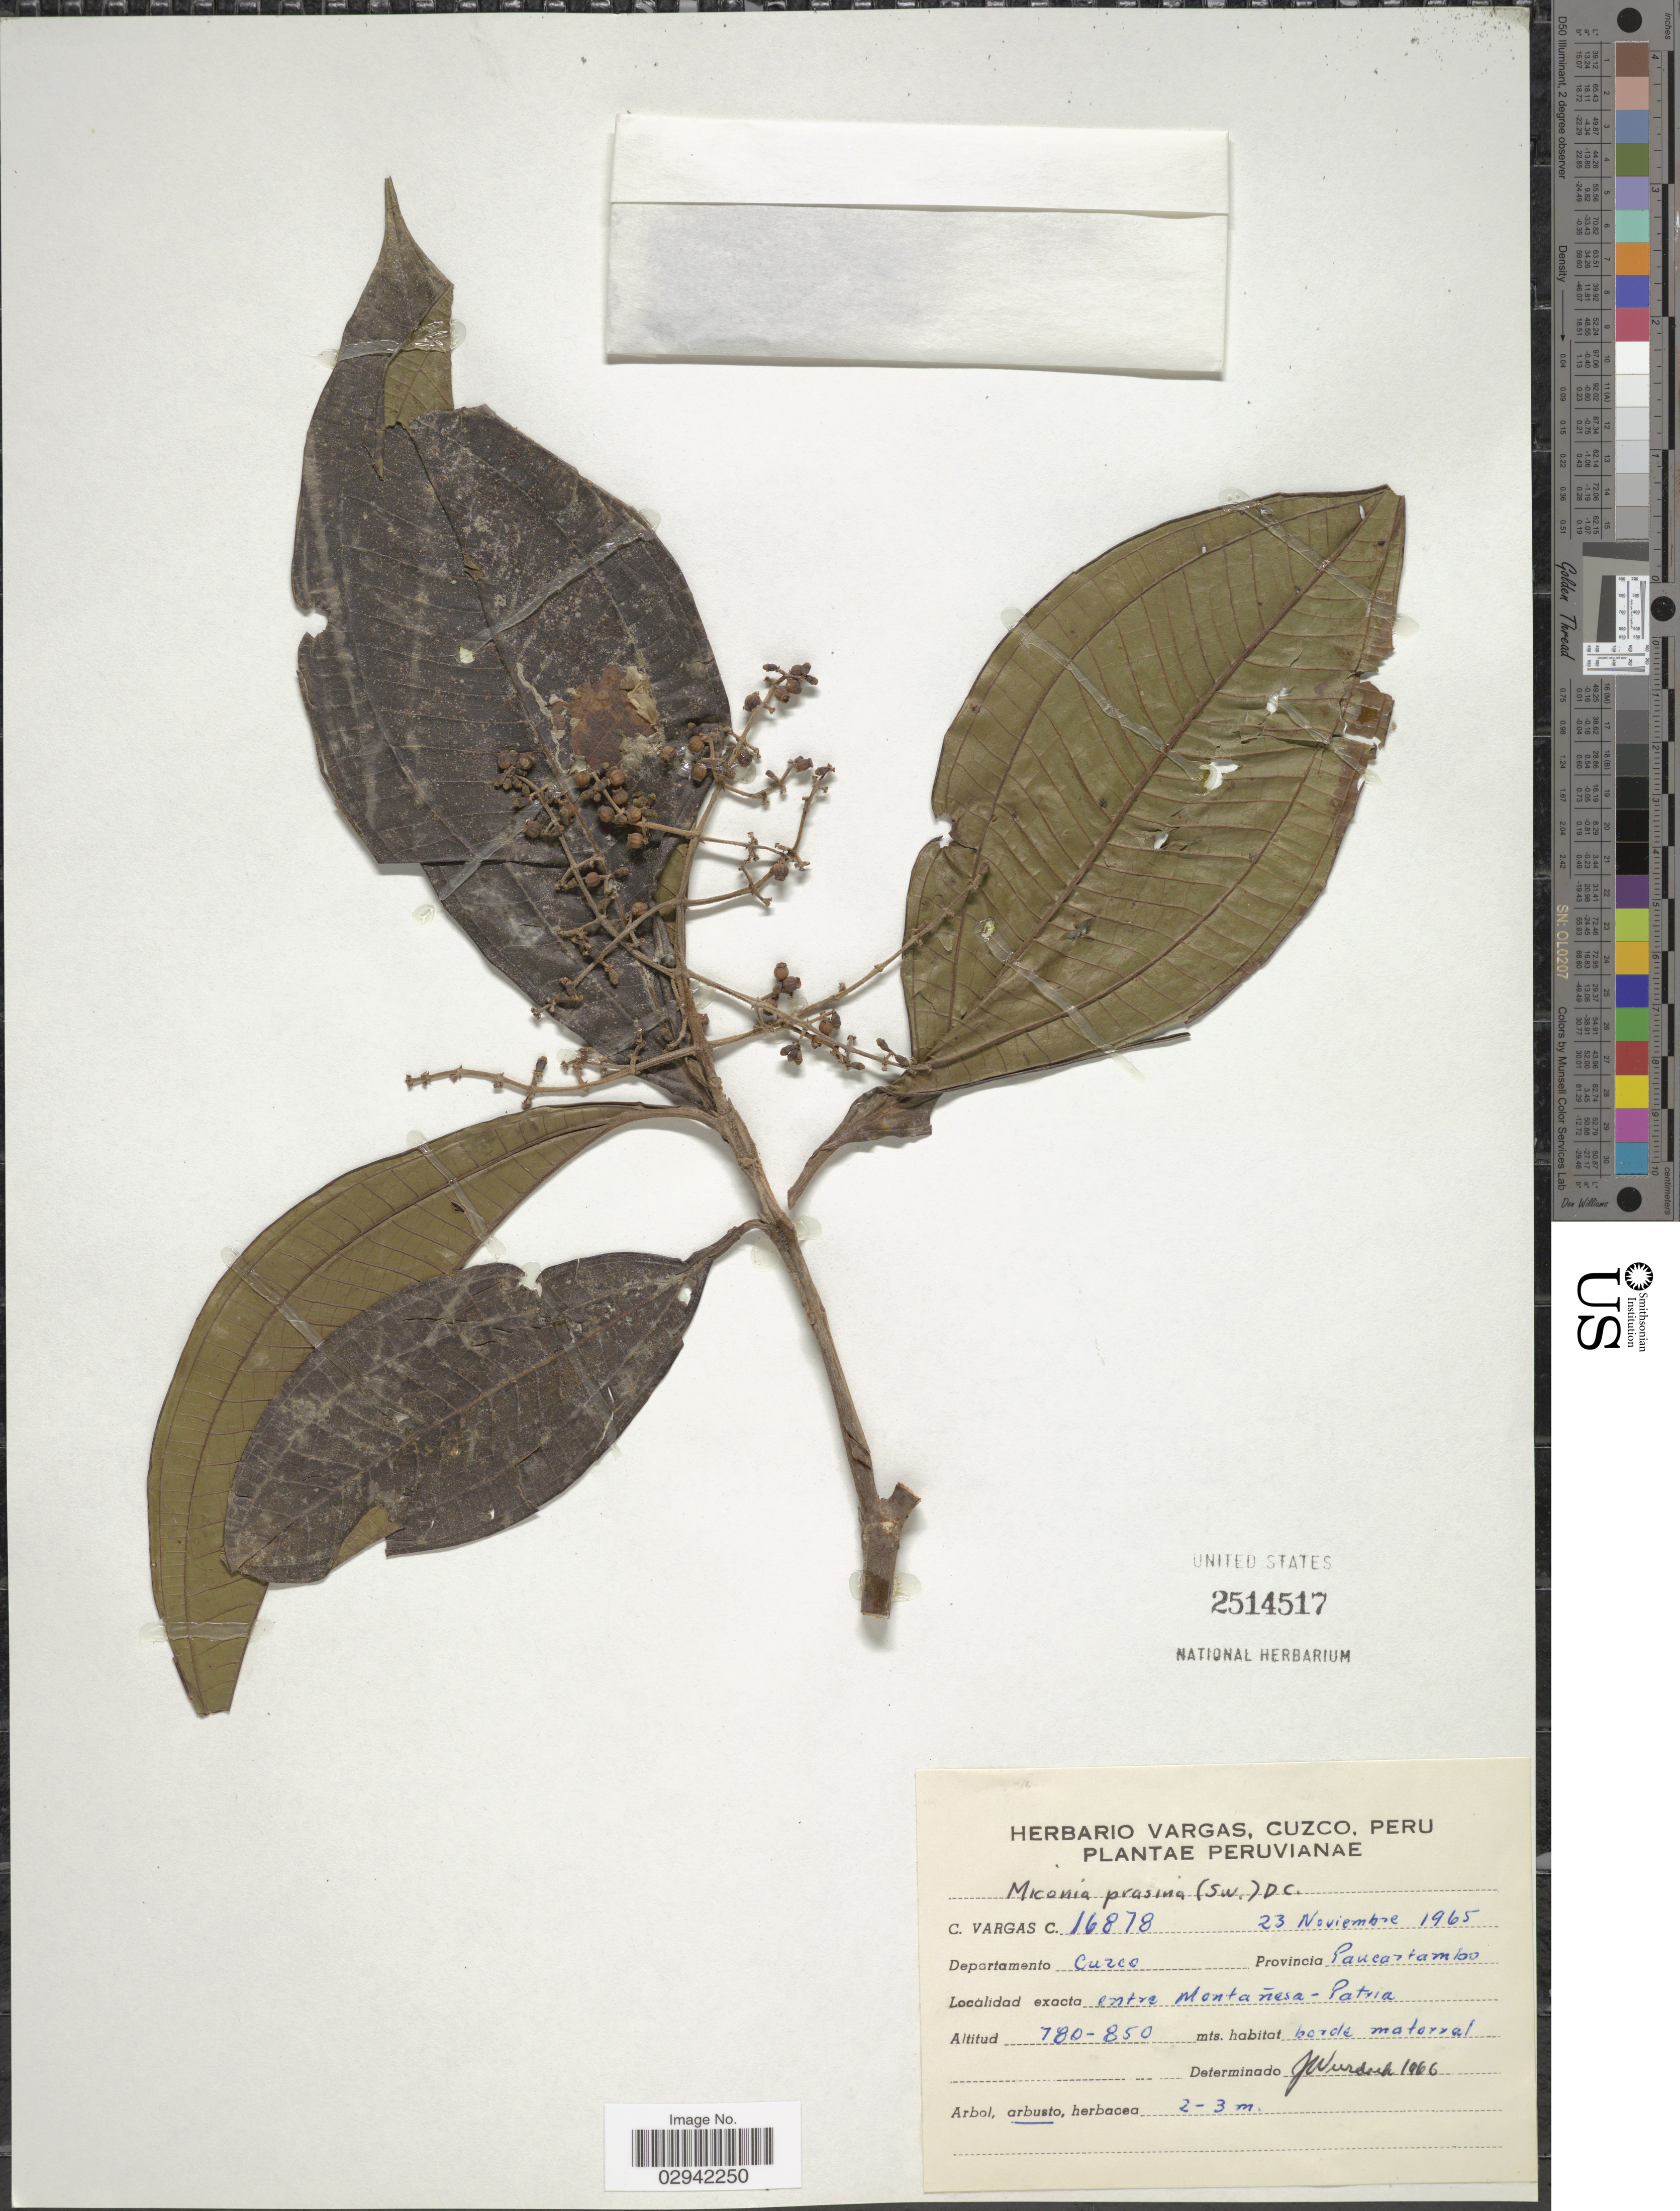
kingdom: Plantae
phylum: Tracheophyta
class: Magnoliopsida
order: Myrtales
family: Melastomataceae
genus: Miconia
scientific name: Miconia prasina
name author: (Sw.) DC.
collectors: C. Vargas Calderón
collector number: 16878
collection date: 1965-11-23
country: Peru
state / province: Cusco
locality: Departamento Cuzco, Provincia Paucartambo, entre Montañesa - Patria.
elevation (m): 780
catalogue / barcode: US 2514517